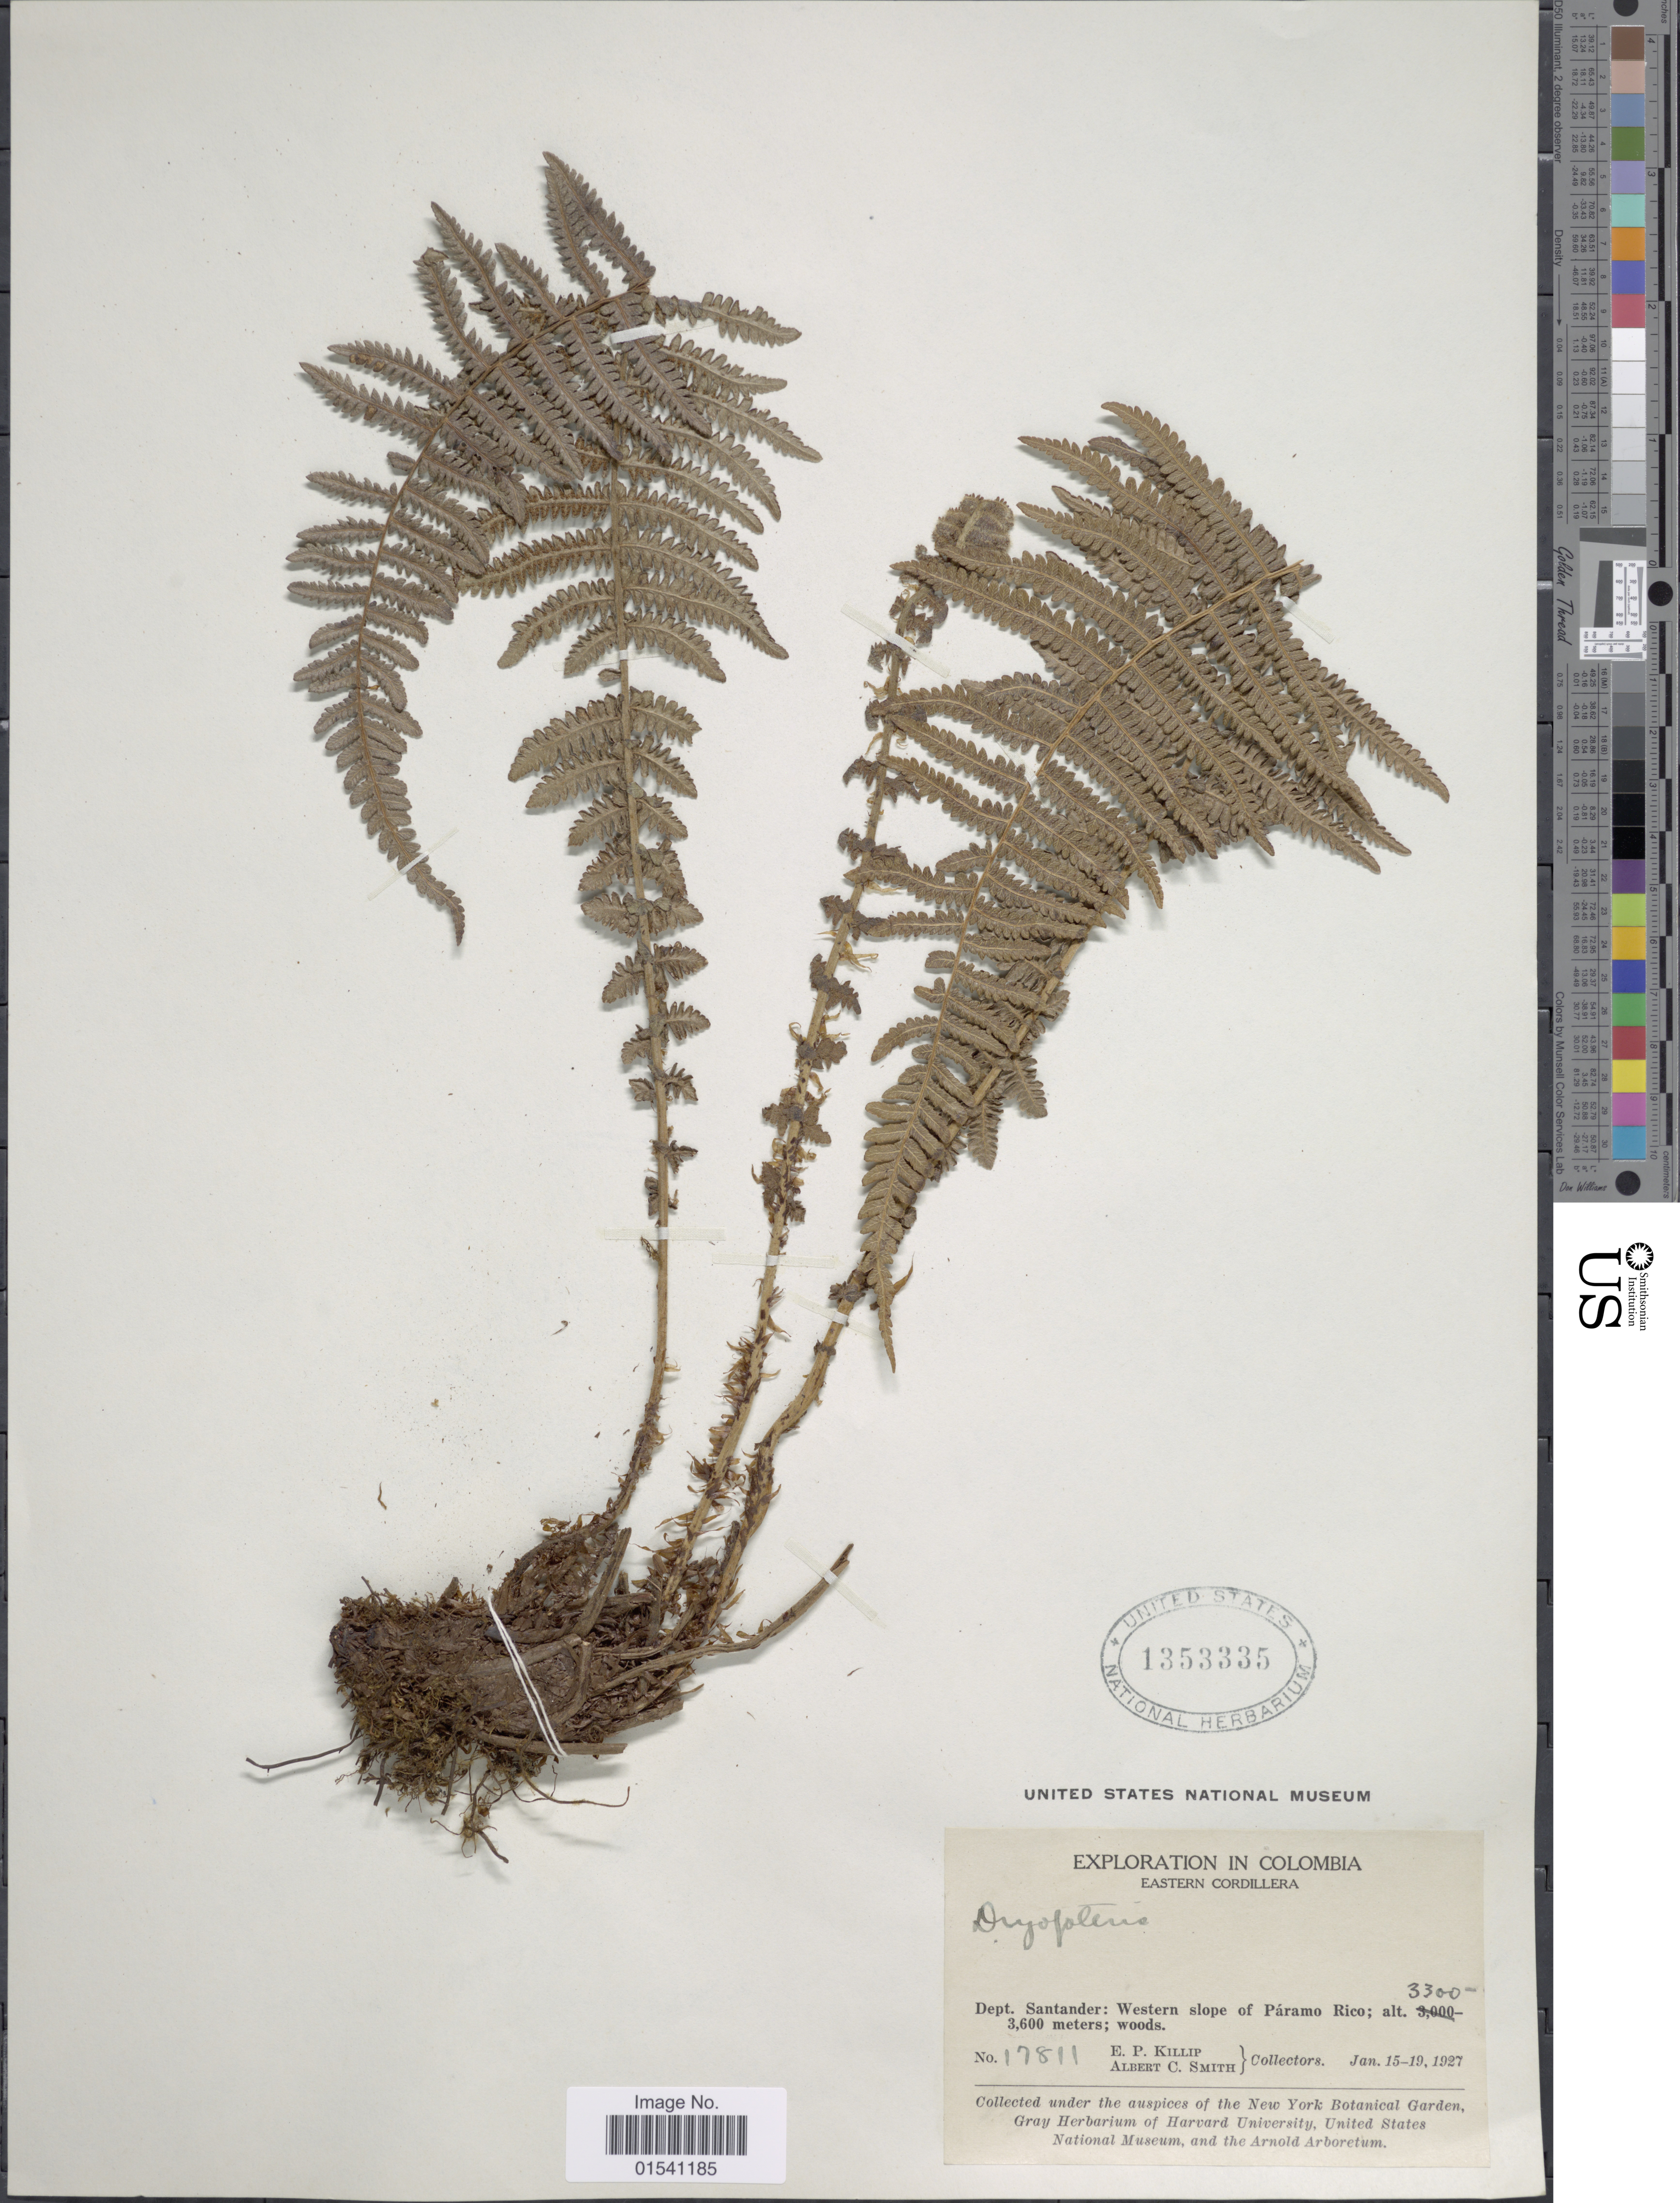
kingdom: Plantae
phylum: Tracheophyta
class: Polypodiopsida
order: Polypodiales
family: Thelypteridaceae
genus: Amauropelta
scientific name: Amauropelta sp.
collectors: E. P. Killip & A. C. Smith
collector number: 17811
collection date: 1927-01-15/1927-01-19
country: Colombia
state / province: Santander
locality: Eastern Cordillera. Dept Santander: Western slope of Páramo Rico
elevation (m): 3300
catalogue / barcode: US 1353335